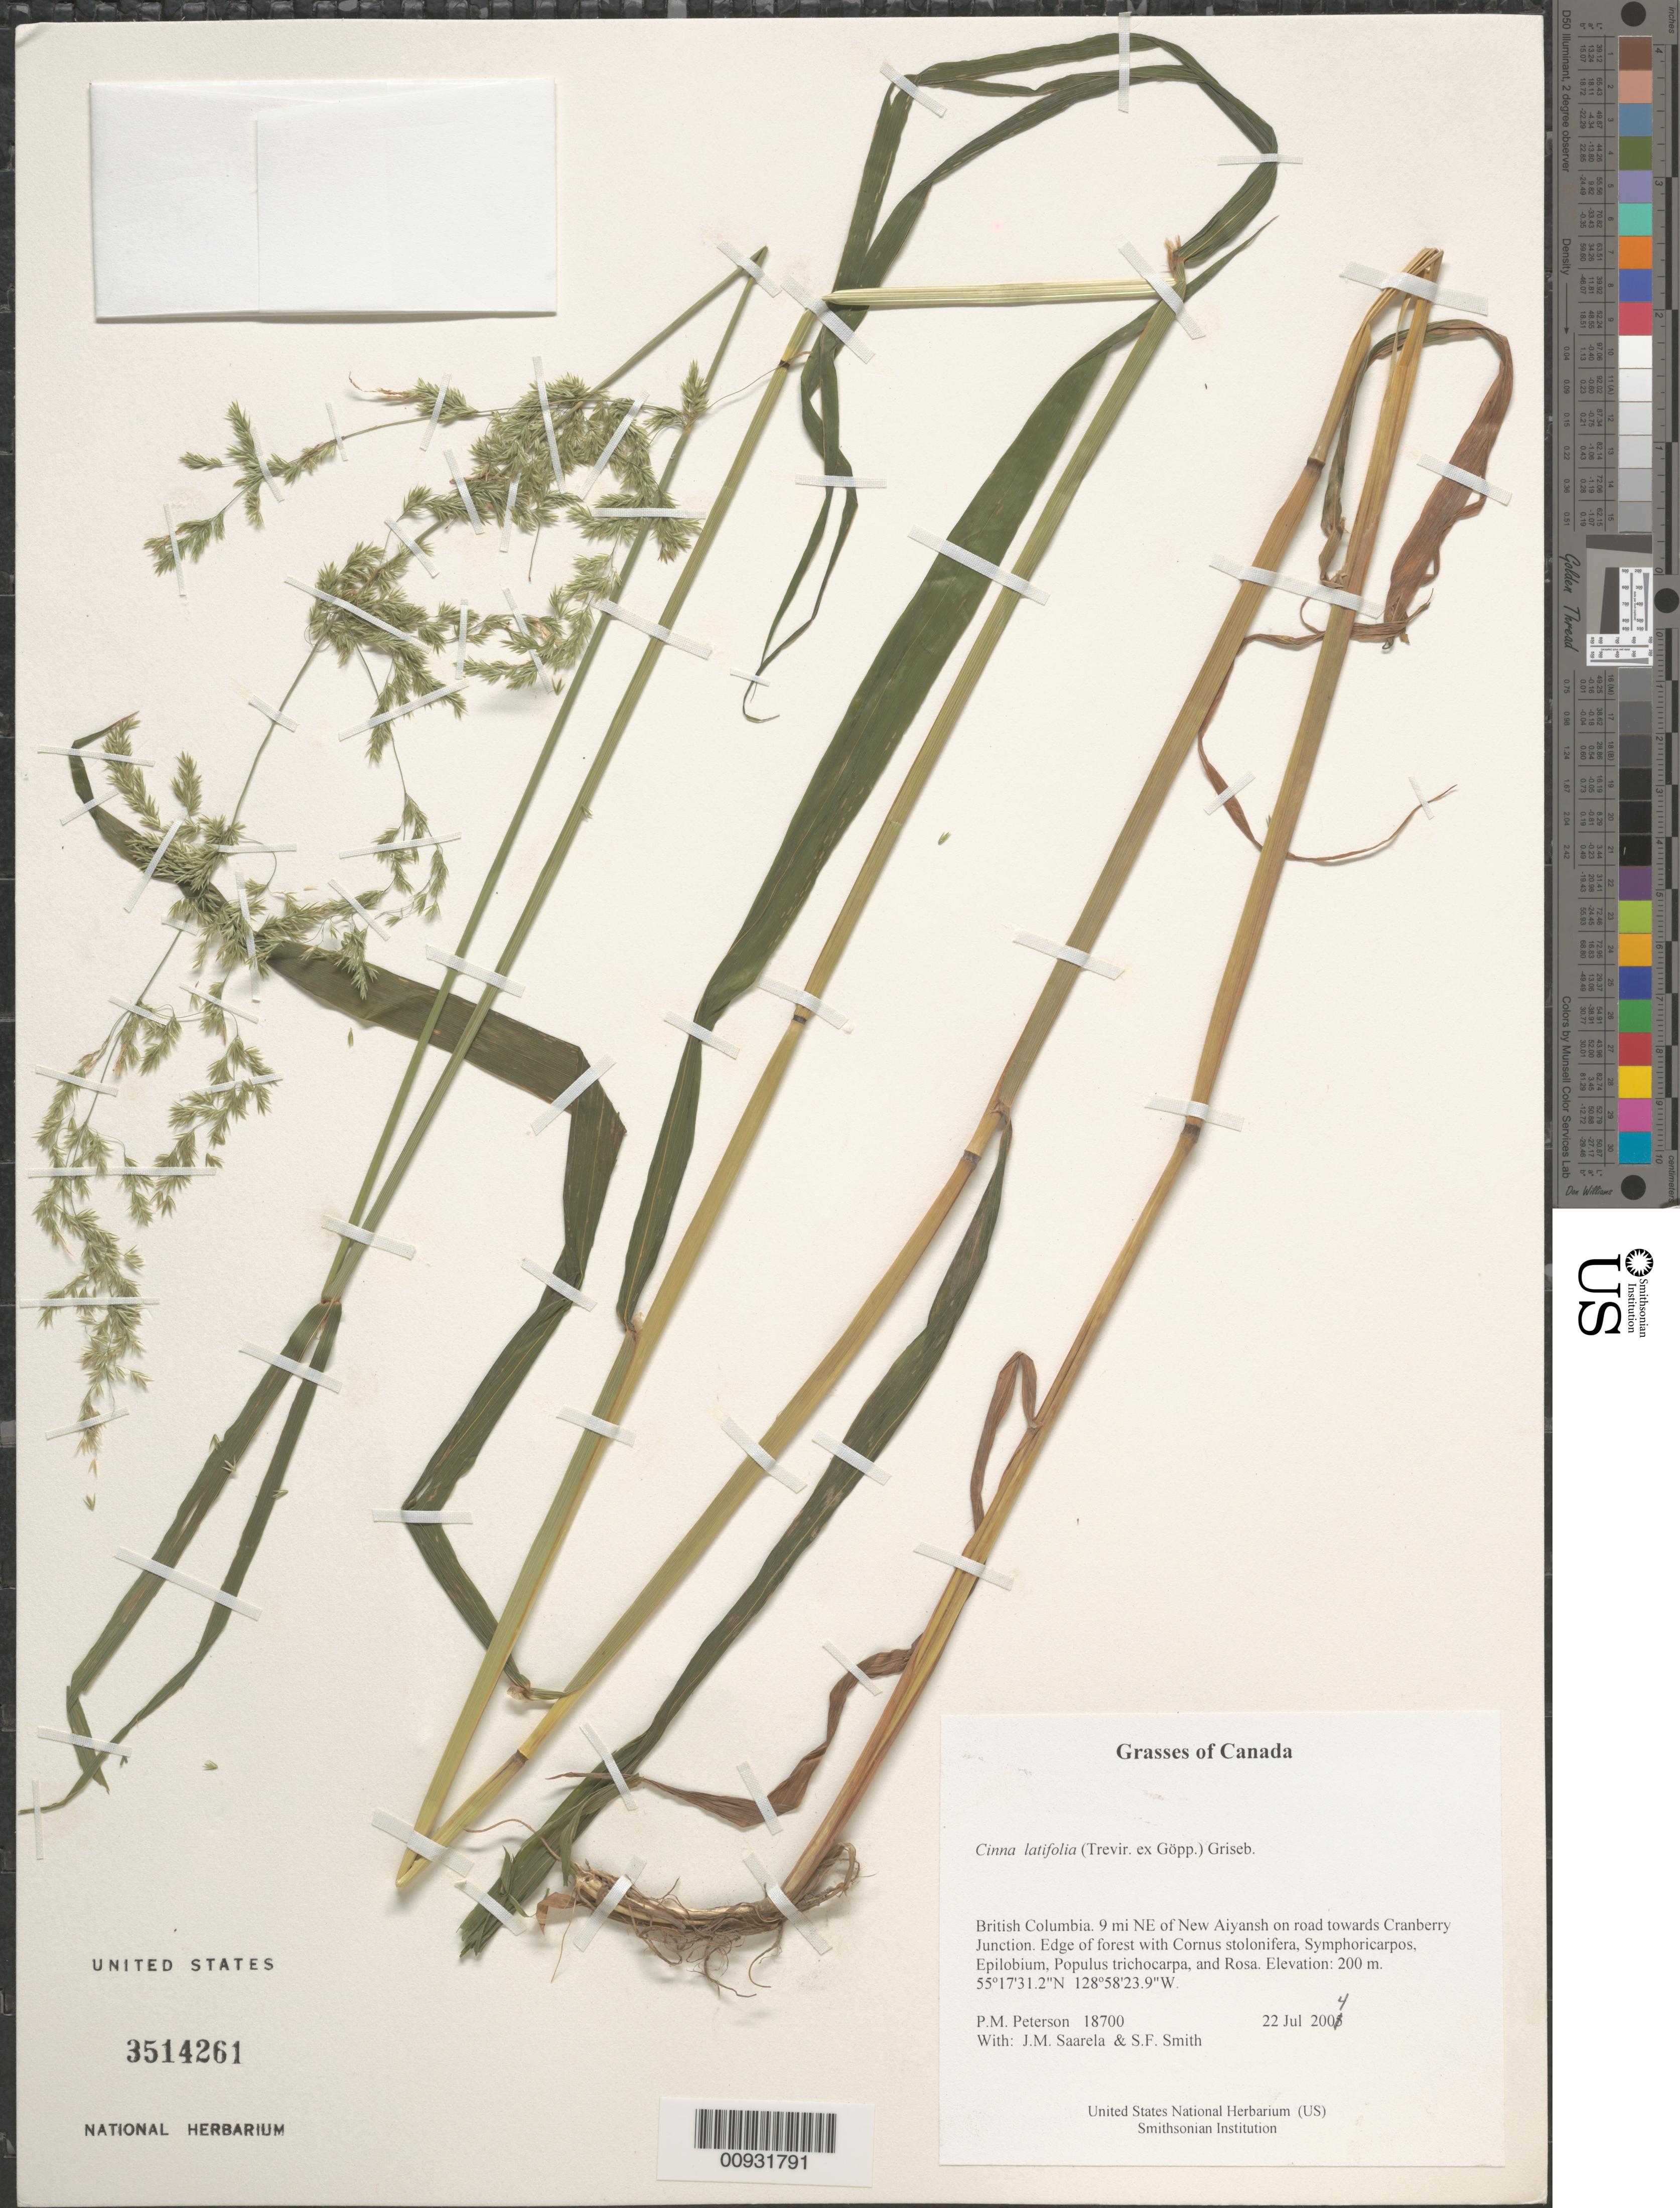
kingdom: Plantae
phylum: Tracheophyta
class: Liliopsida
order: Poales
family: Poaceae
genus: Cinna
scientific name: Cinna latifolia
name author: (Trevir. ex Goeppert) Griseb.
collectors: P. M. Peterson, J. Saarela & S.F. Smith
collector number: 18700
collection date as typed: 22 Jul 2004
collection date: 2004-07-22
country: Canada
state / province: British Columbia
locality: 9 mi NE of New Aiyansh on road towards Cranberry Junction. Edge of forest with Cornus stolonifera, Symphoricarpos, Epilobium, Populus trichocarpa, and Rosa.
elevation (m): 200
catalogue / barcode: US 3514261